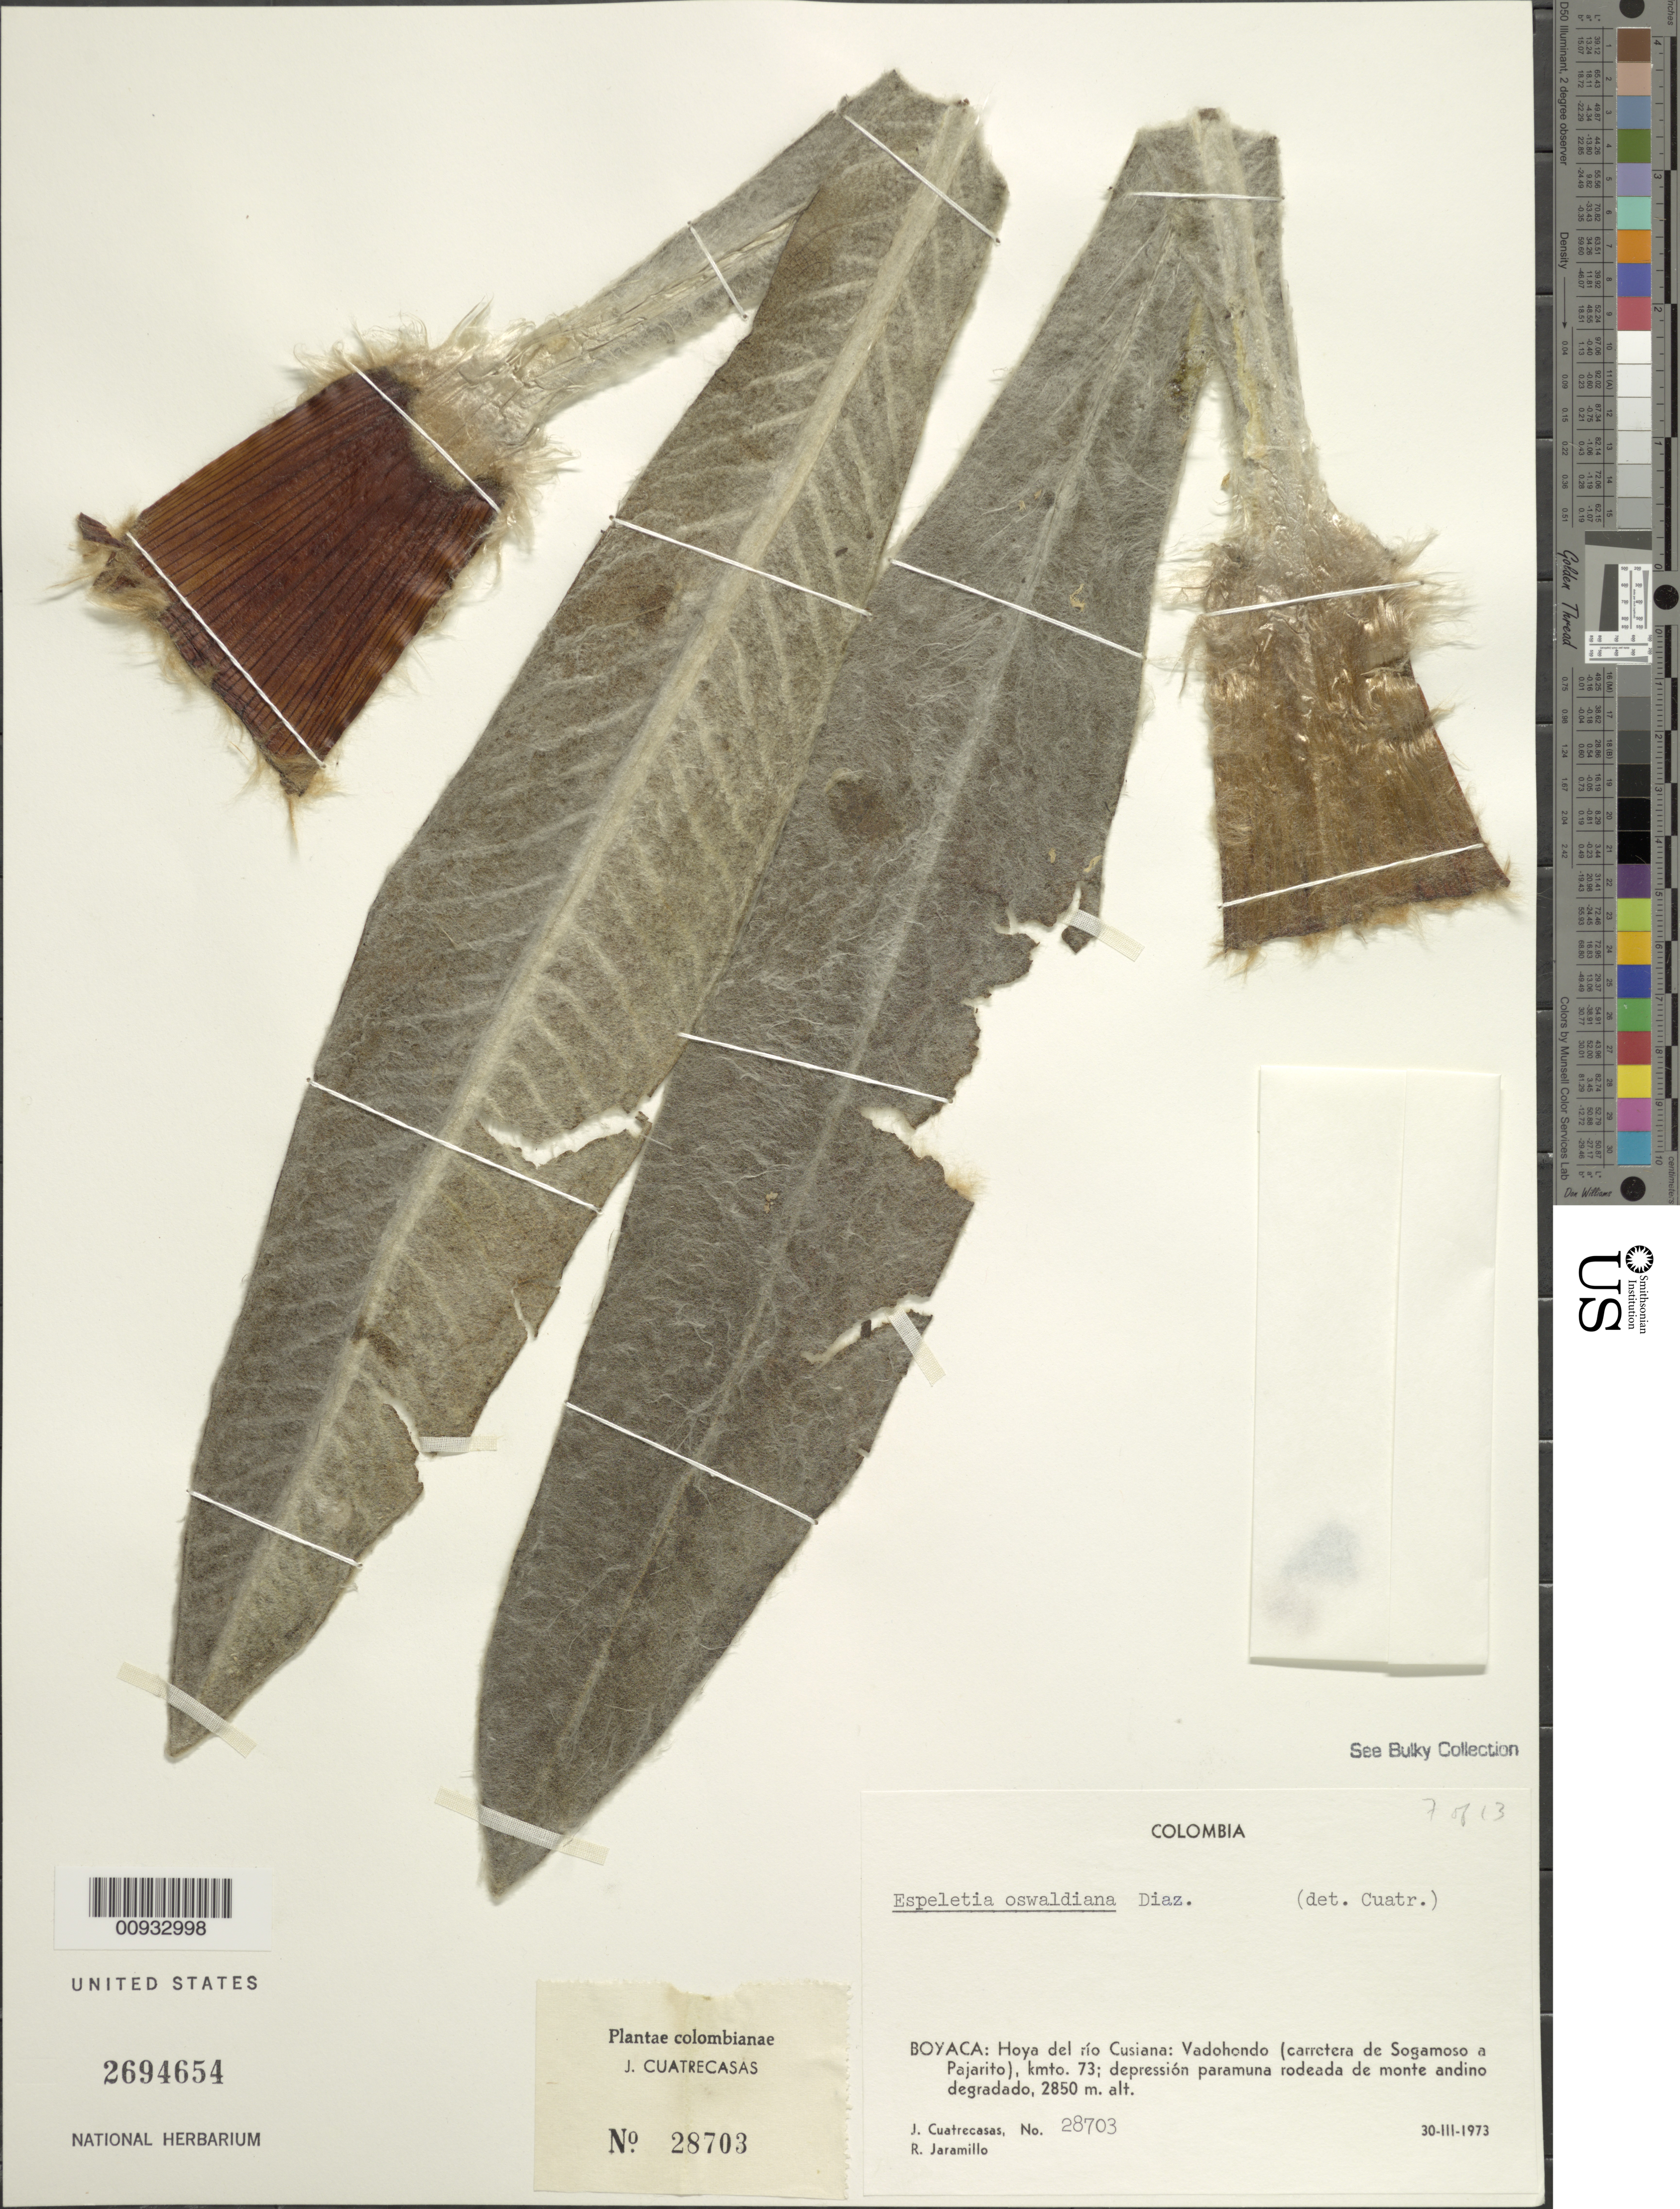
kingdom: Plantae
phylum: Tracheophyta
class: Magnoliopsida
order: Asterales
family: Asteraceae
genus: Espeletia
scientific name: Espeletia oswaldiana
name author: S. Díaz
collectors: J. Cuatrecasas & R. Jaramillo M.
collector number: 28703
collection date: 1973-03-30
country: Colombia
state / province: Boyacá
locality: Hoya del rio Cusiana, Vadohondo (carretera de Sogamoso a Pajarito), kmto. 73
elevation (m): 2850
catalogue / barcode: US 2694654